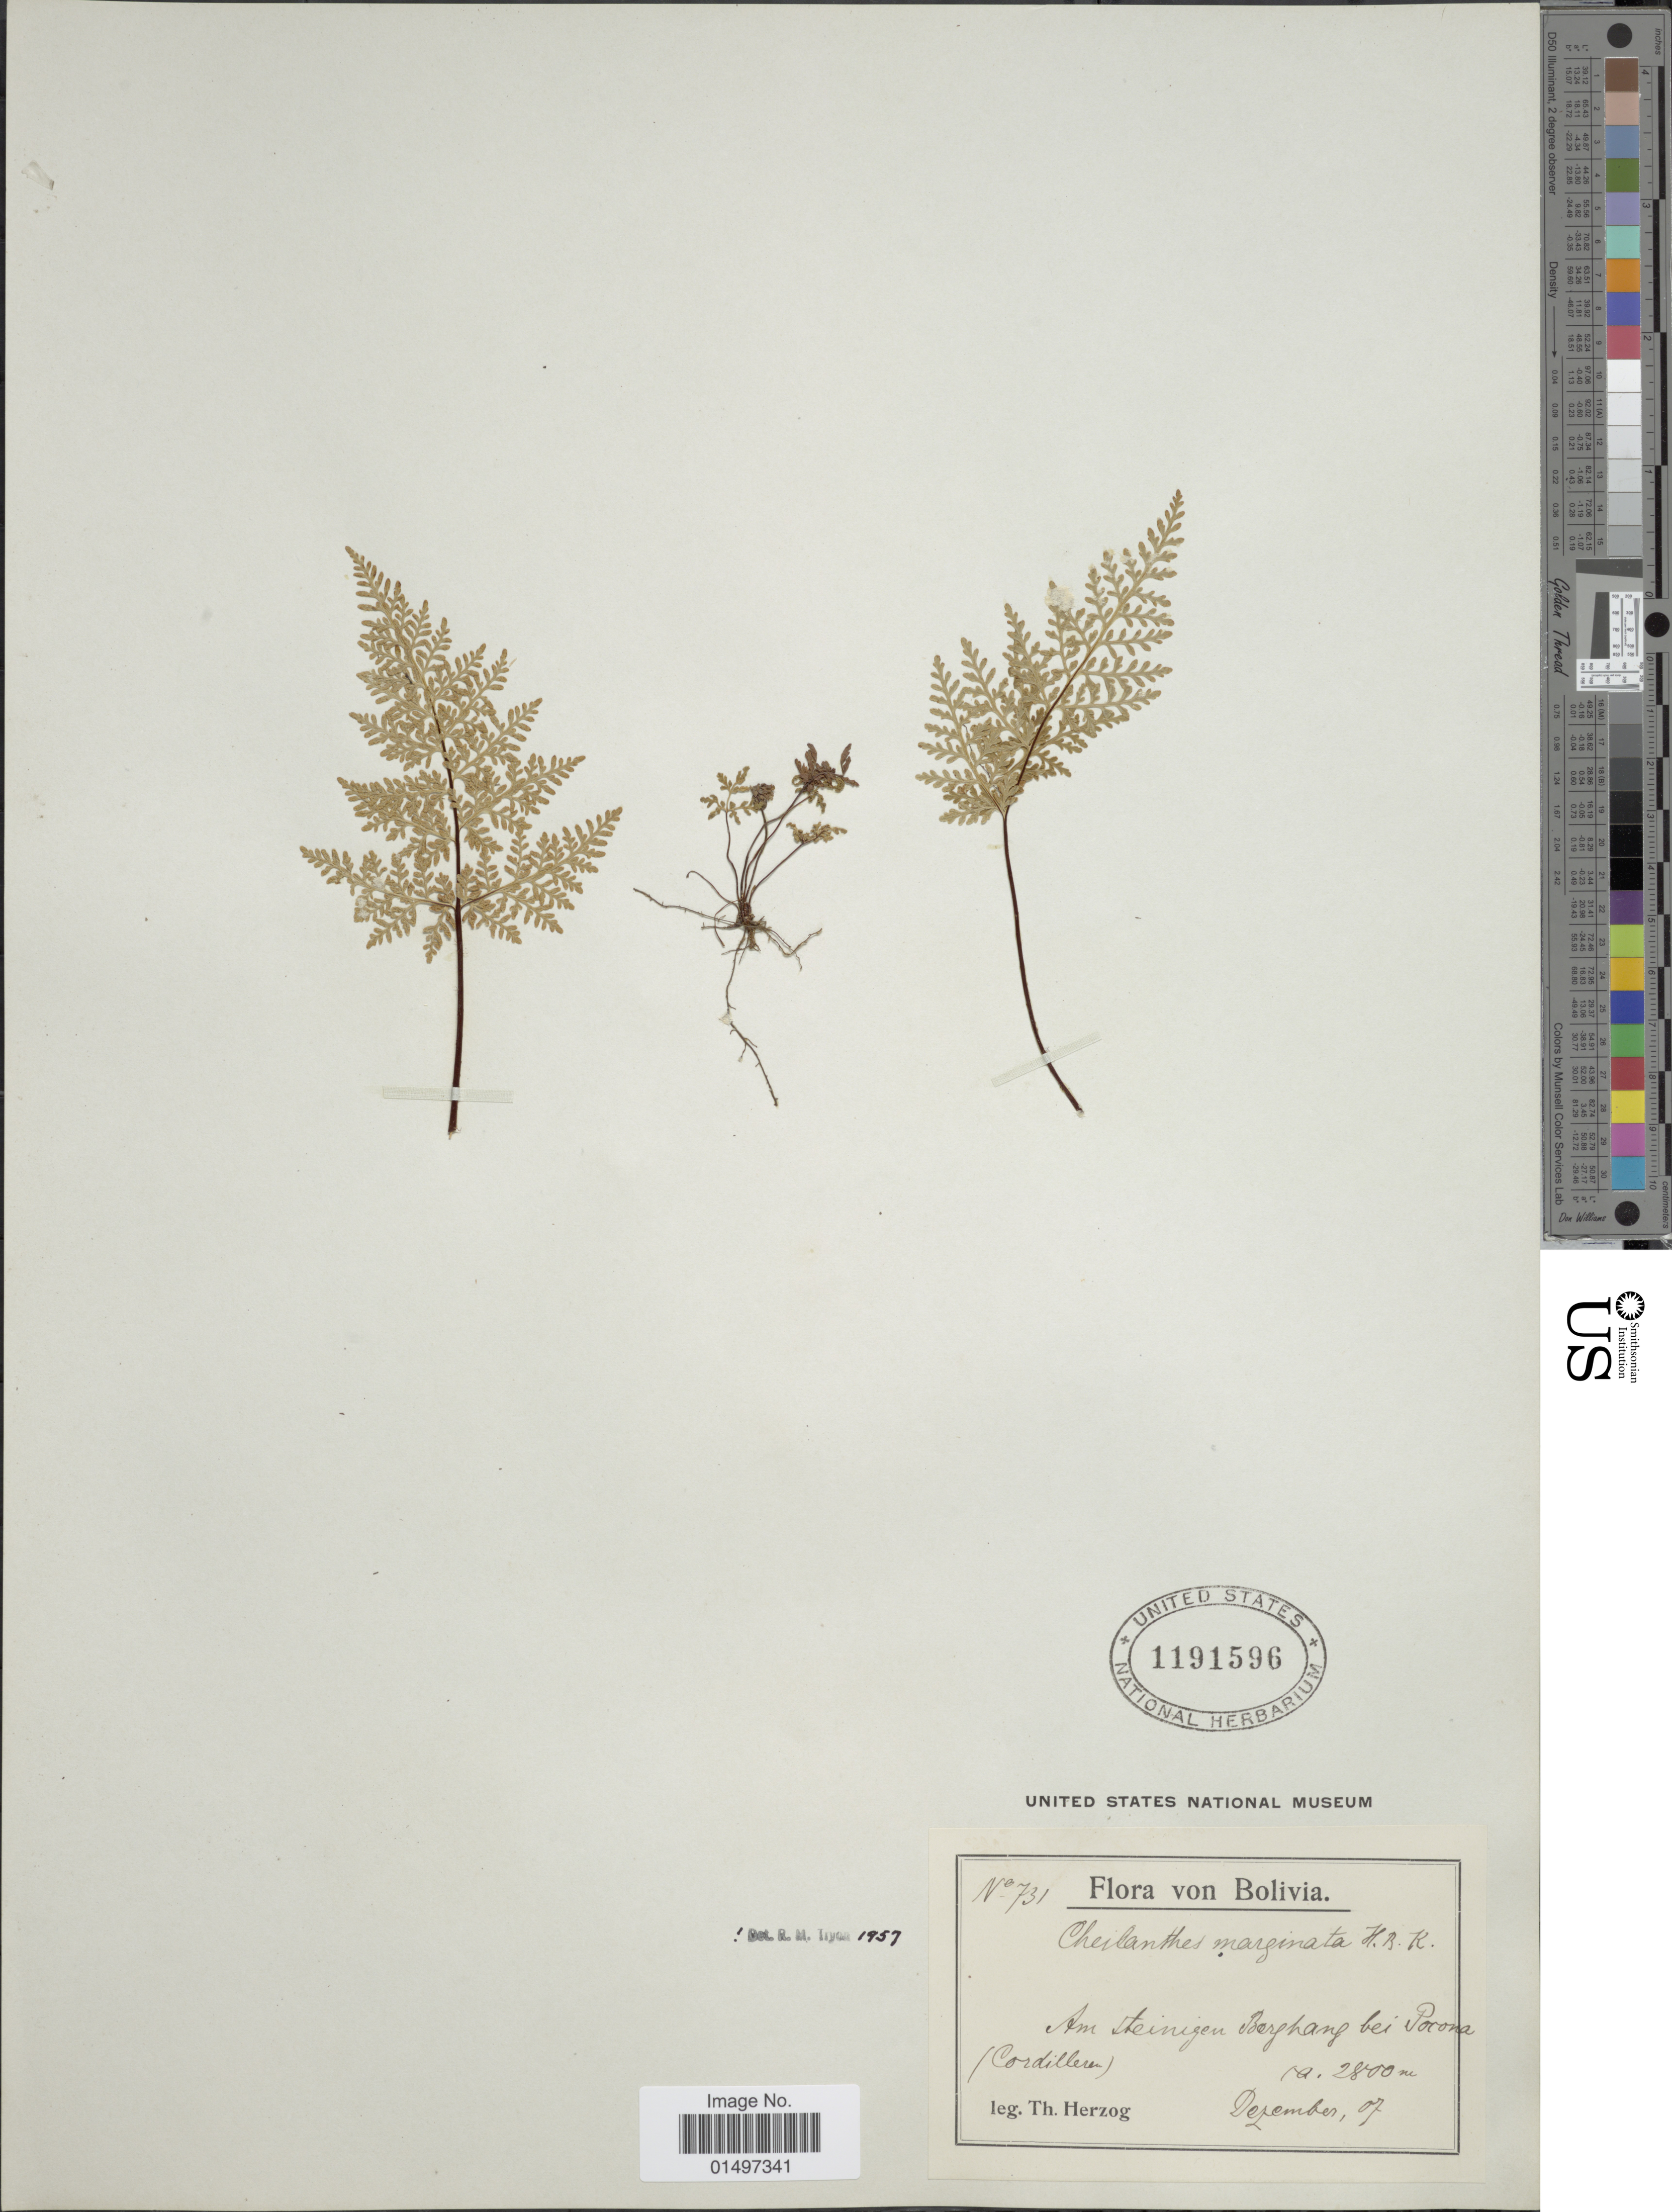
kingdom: Plantae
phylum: Tracheophyta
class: Polypodiopsida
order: Polypodiales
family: Pteridaceae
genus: Gaga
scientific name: Gaga marginata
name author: (Kunth) Fay W. Li & Windham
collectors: T. K. J. Herzog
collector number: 731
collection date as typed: Transcribed d/m/y: /12/7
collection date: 1907-12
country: Bolivia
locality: Am steinigen Berghang bei Pocana (Cordillera)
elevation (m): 2800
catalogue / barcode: US 1191596